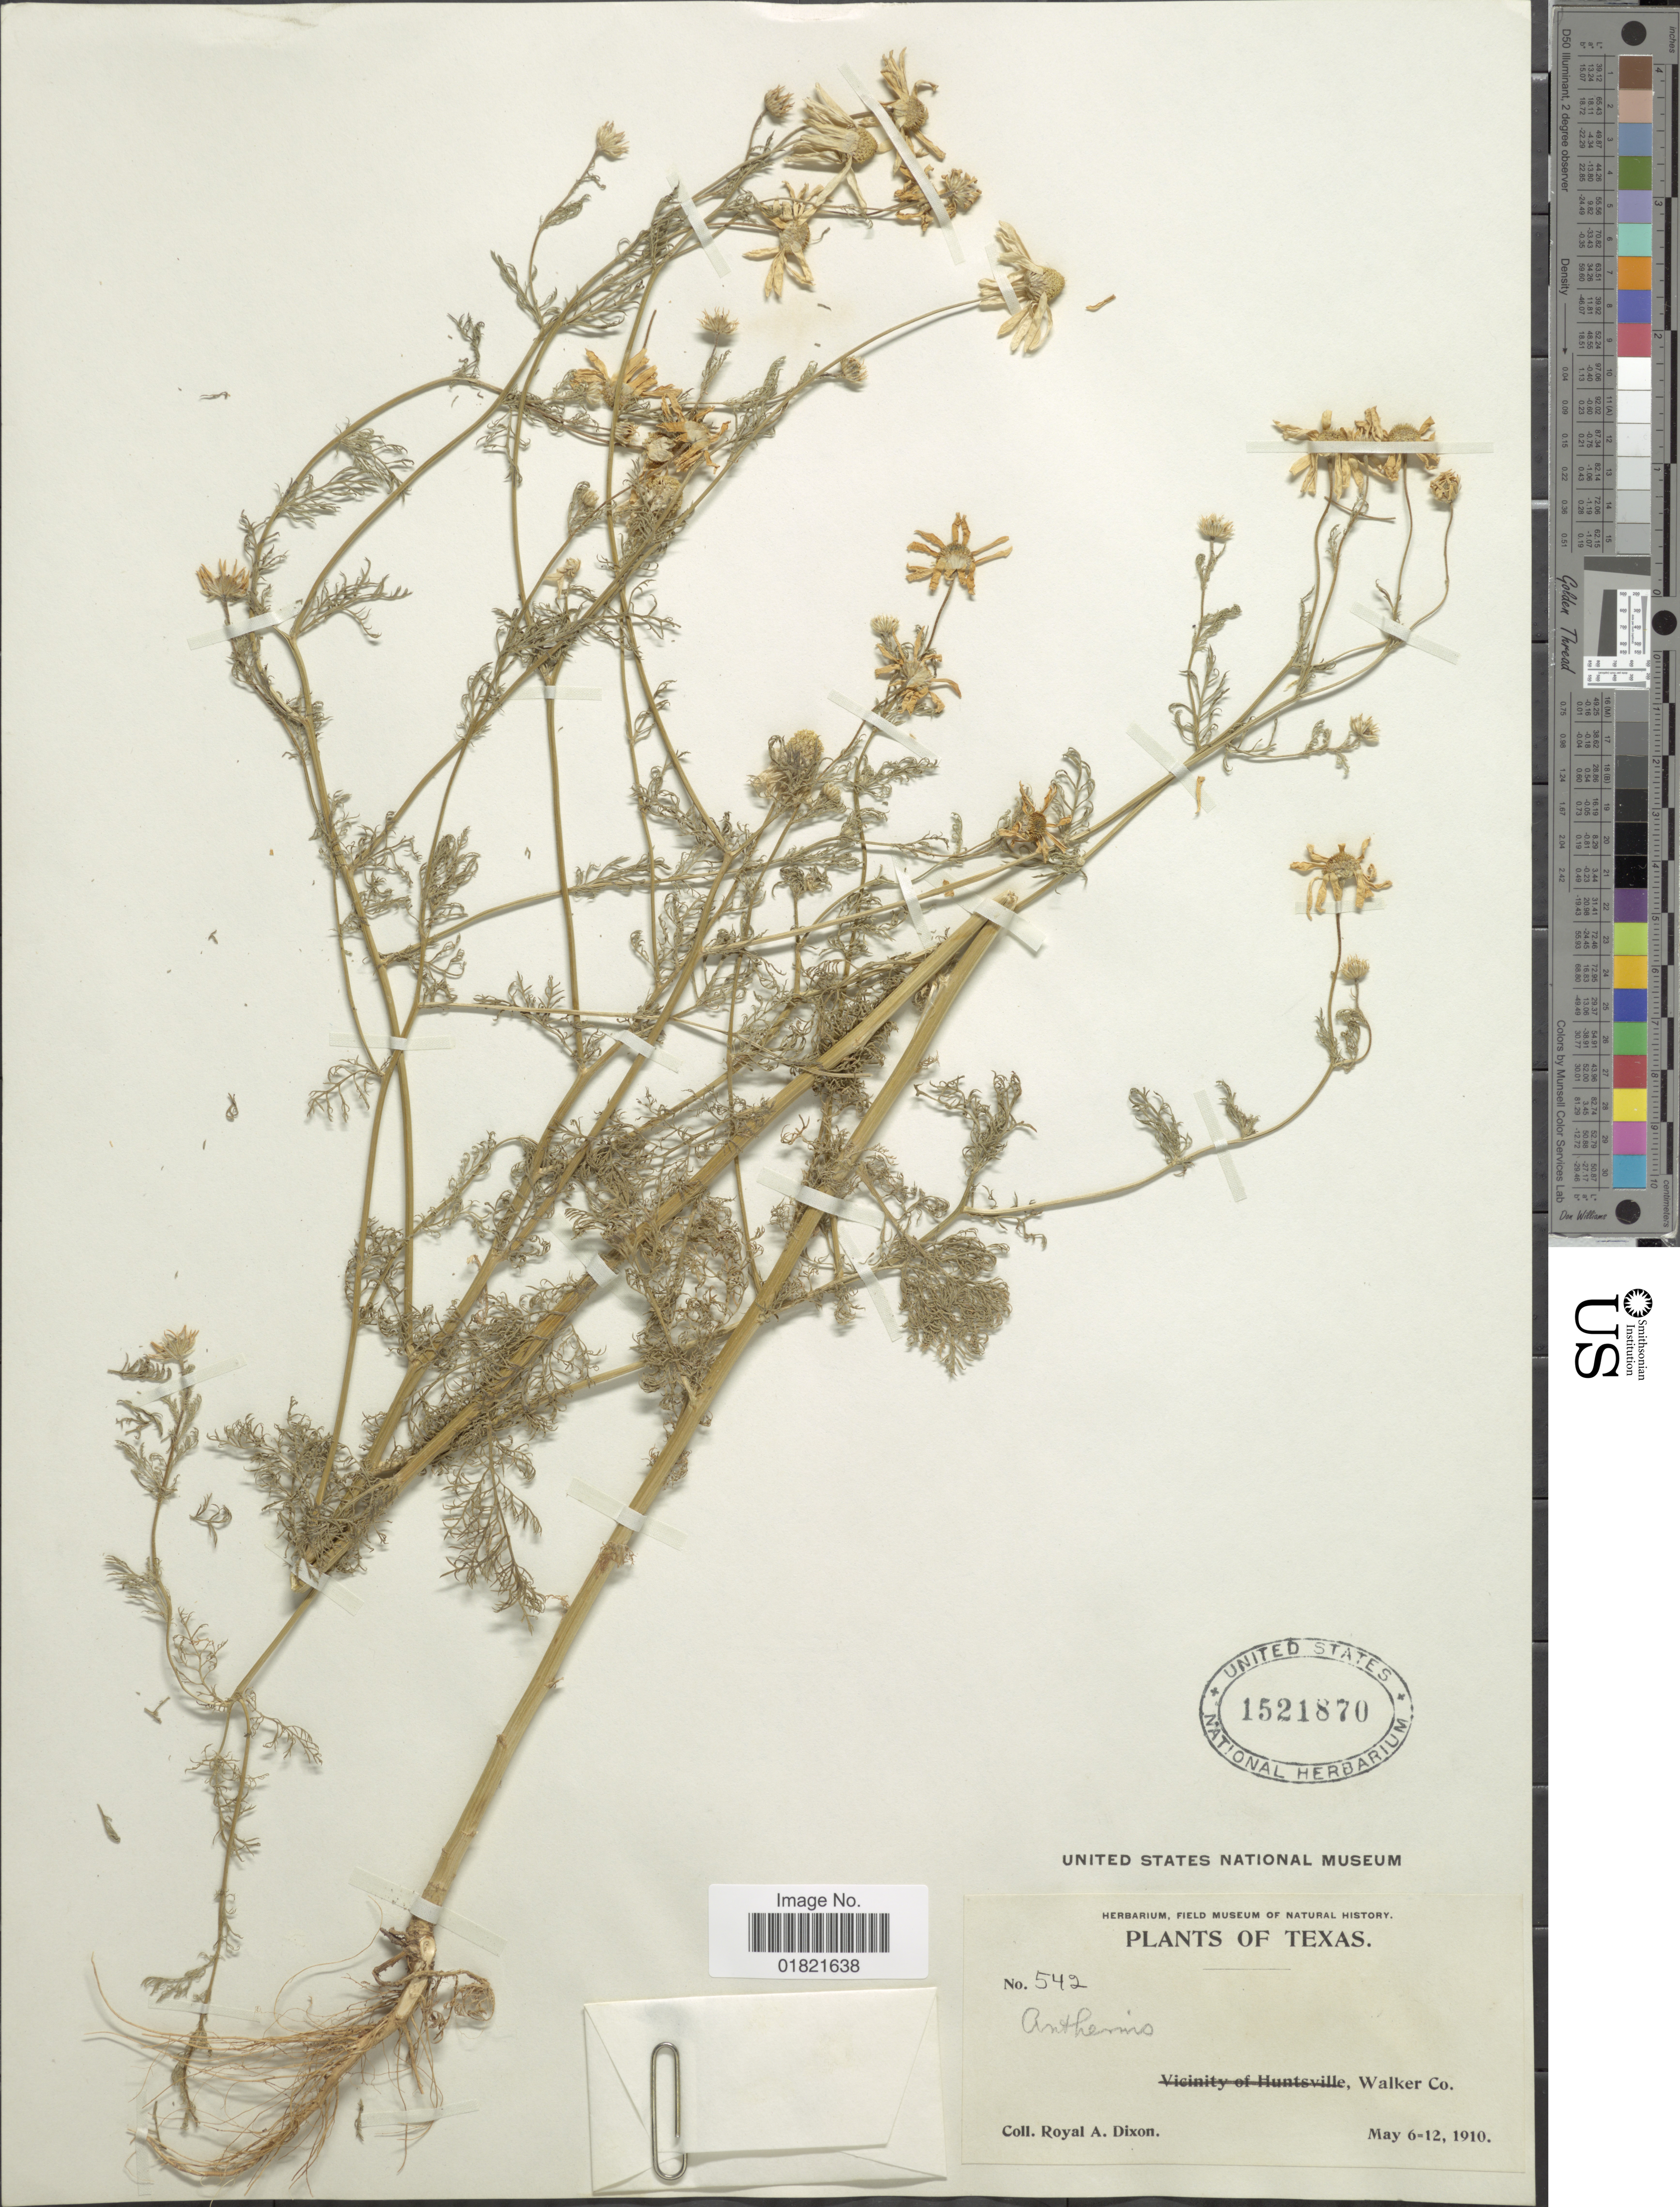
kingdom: Plantae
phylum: Tracheophyta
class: Magnoliopsida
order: Asterales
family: Asteraceae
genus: Anthemis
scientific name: Anthemis sp.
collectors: R. A. Dixon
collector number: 542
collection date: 1910-05-06/1910-05-12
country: United States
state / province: Texas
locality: Walker Co.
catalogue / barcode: US 1521870